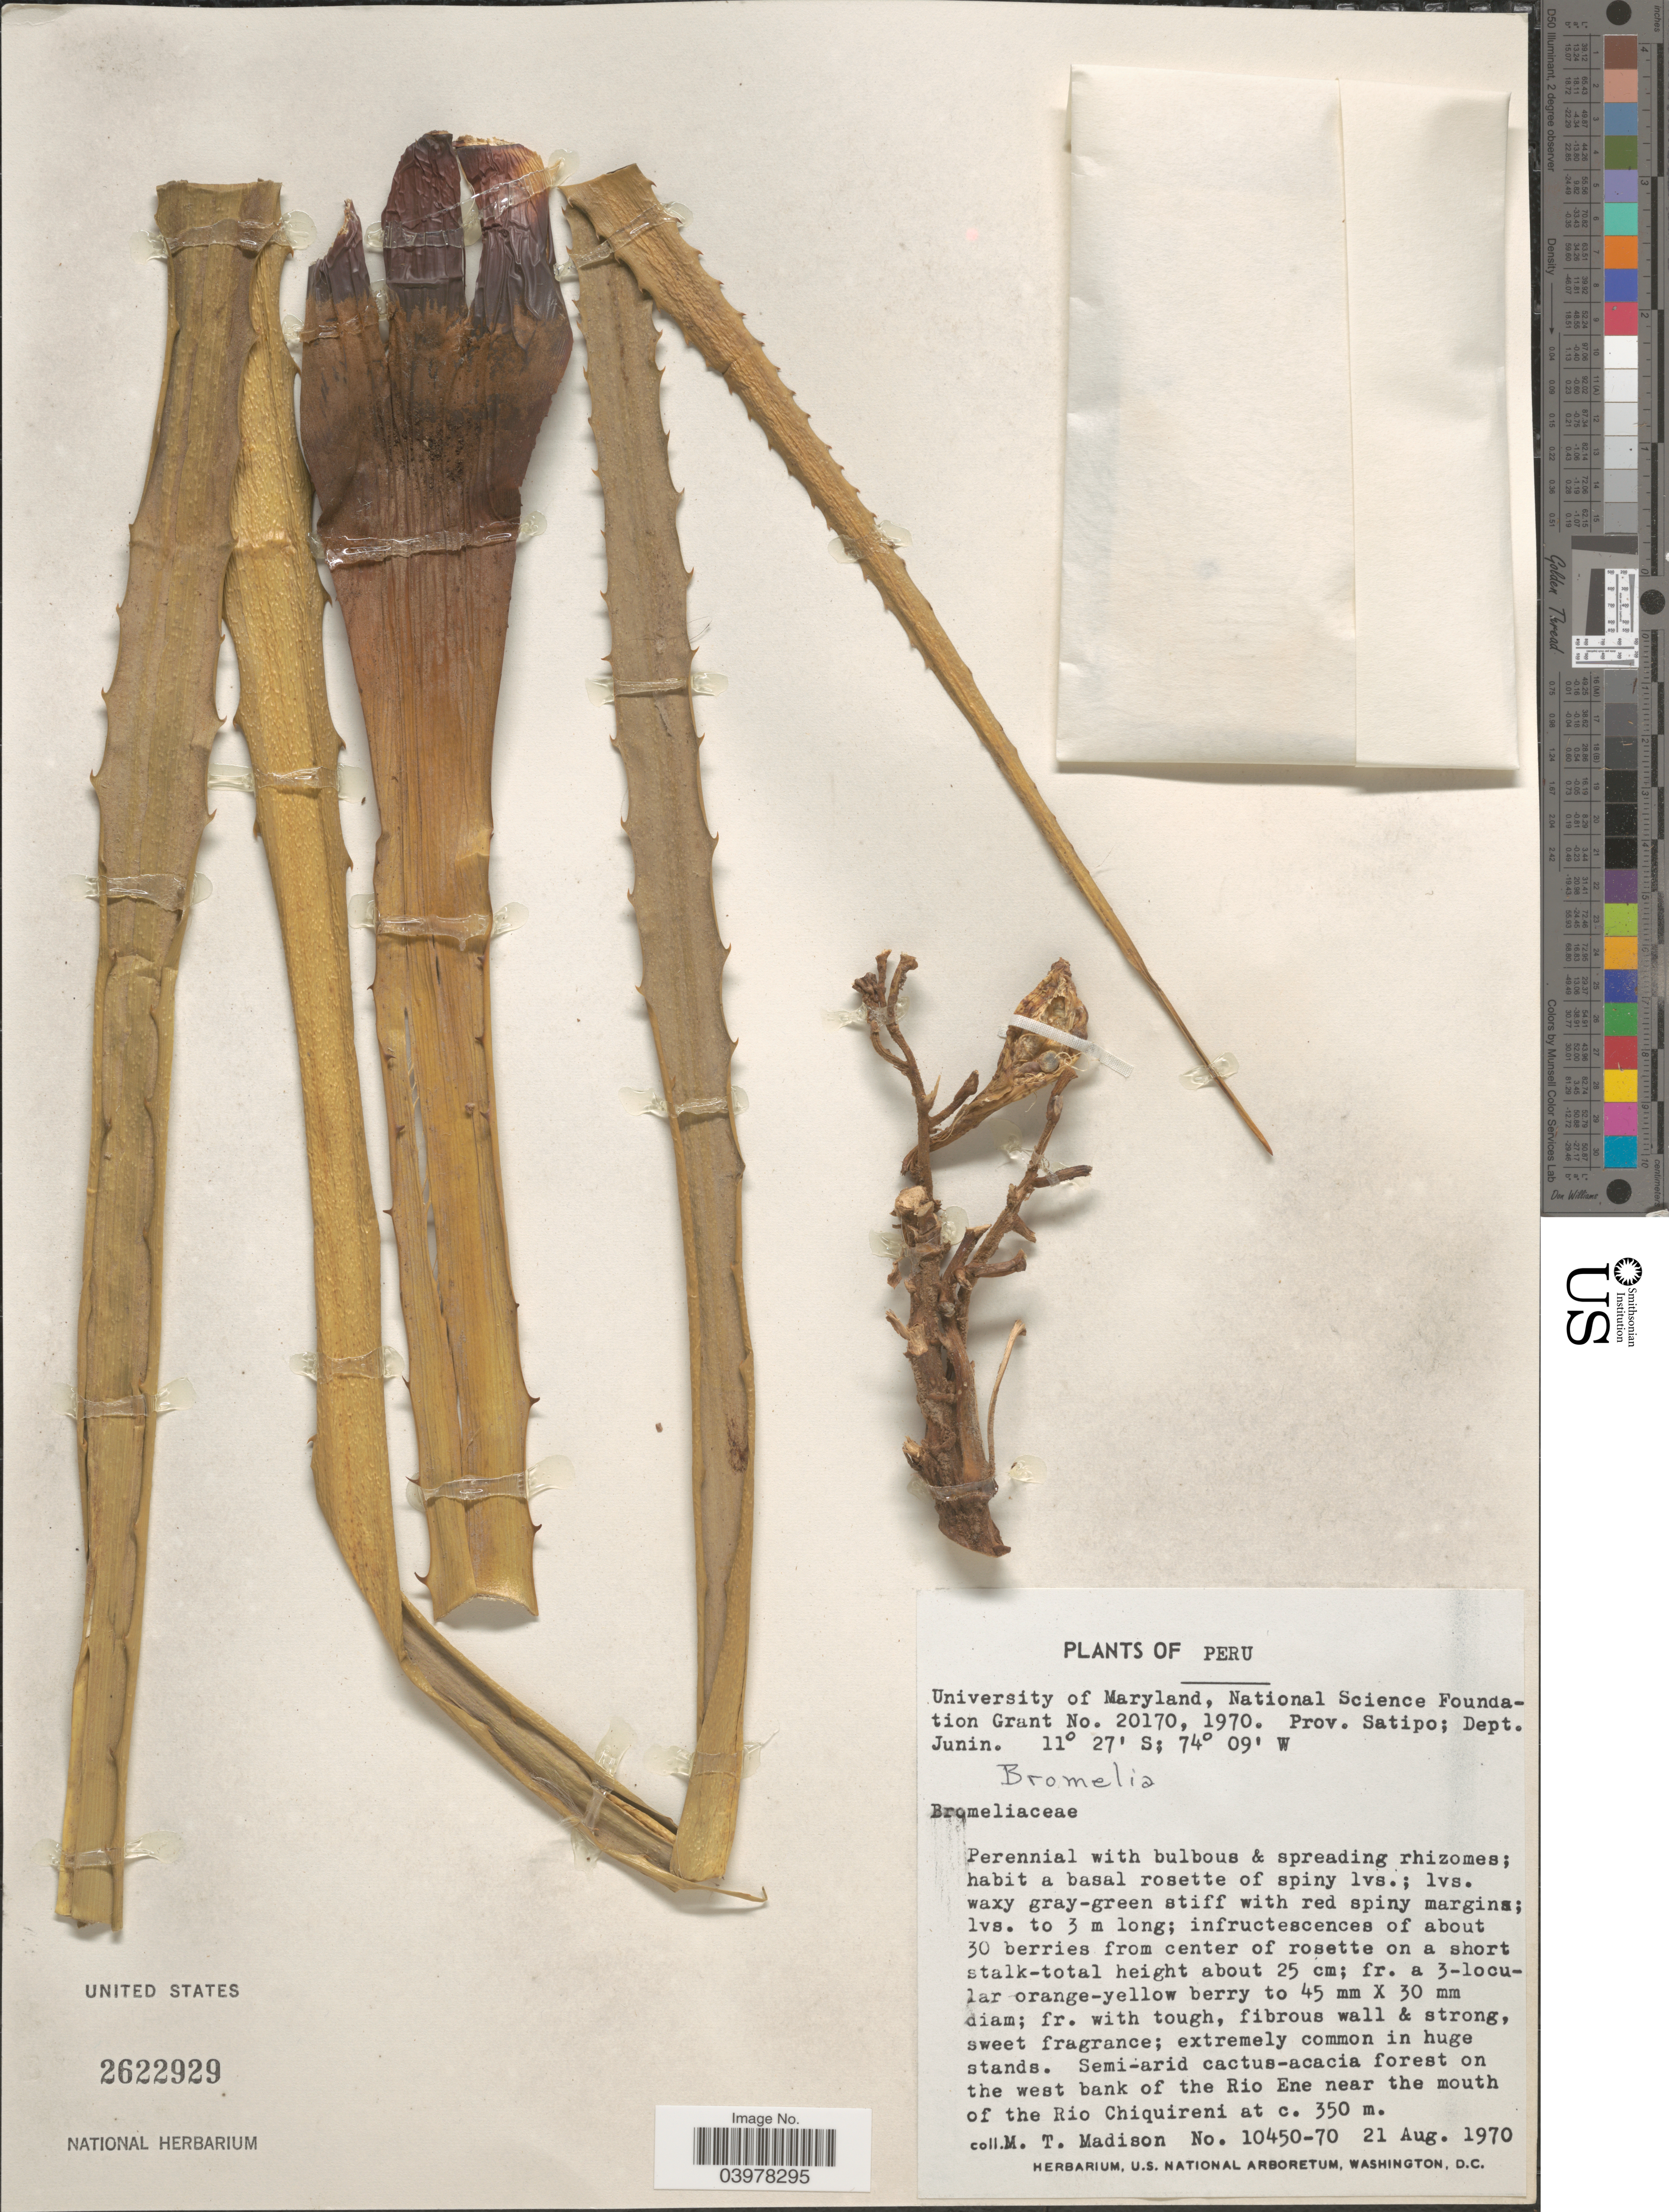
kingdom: Plantae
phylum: Tracheophyta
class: Liliopsida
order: Poales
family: Bromeliaceae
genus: Bromelia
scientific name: Bromelia sp.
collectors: M. T. Madison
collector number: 10450-70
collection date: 1970-08-21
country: Peru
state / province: Junín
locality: Prov. Satipo; Dept. Junin. Semi-arid cactus-acacia forest on the west bank of the Rio Ene near the mouth of the Rio Chiquireni.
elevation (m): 350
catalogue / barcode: US 2622929